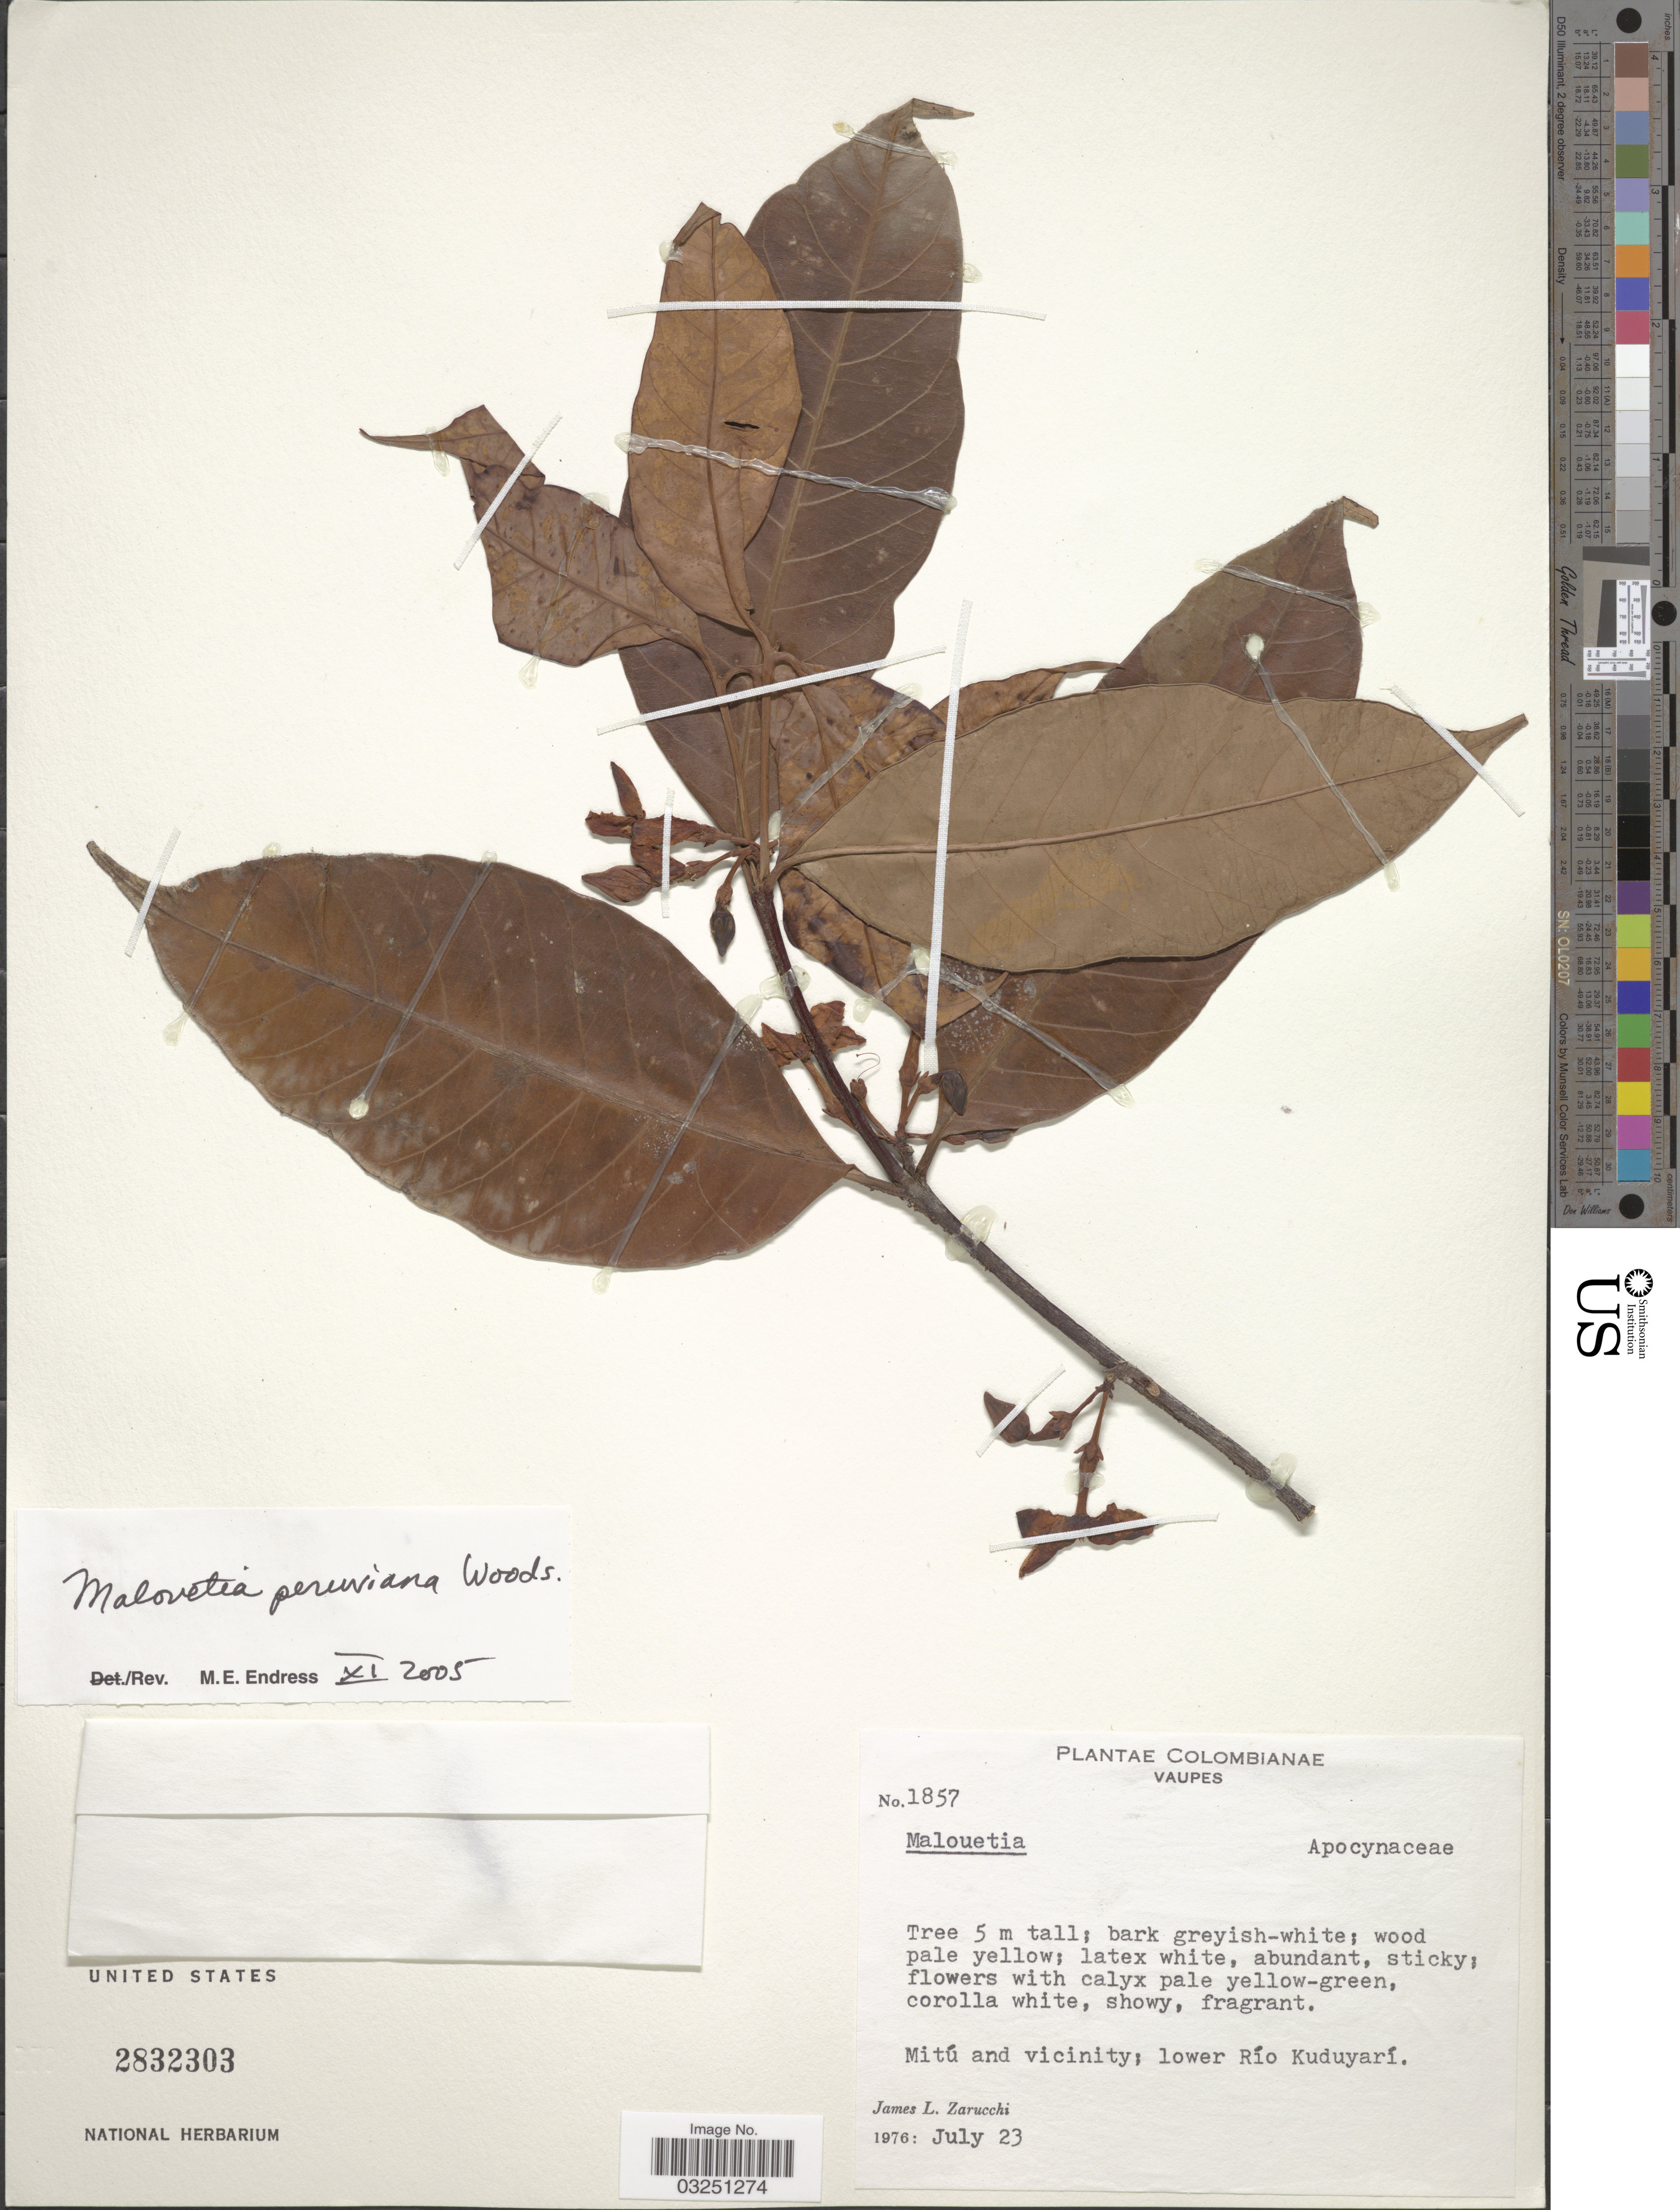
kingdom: Plantae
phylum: Tracheophyta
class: Magnoliopsida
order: Gentianales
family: Apocynaceae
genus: Malouetia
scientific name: Malouetia peruviana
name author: Woodson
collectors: J. L. Zarucchi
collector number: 1857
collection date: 1976-07-23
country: Colombia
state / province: Vaupés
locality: Mitú and vicinity; lower Río Kuduyarí.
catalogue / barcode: US 2832303